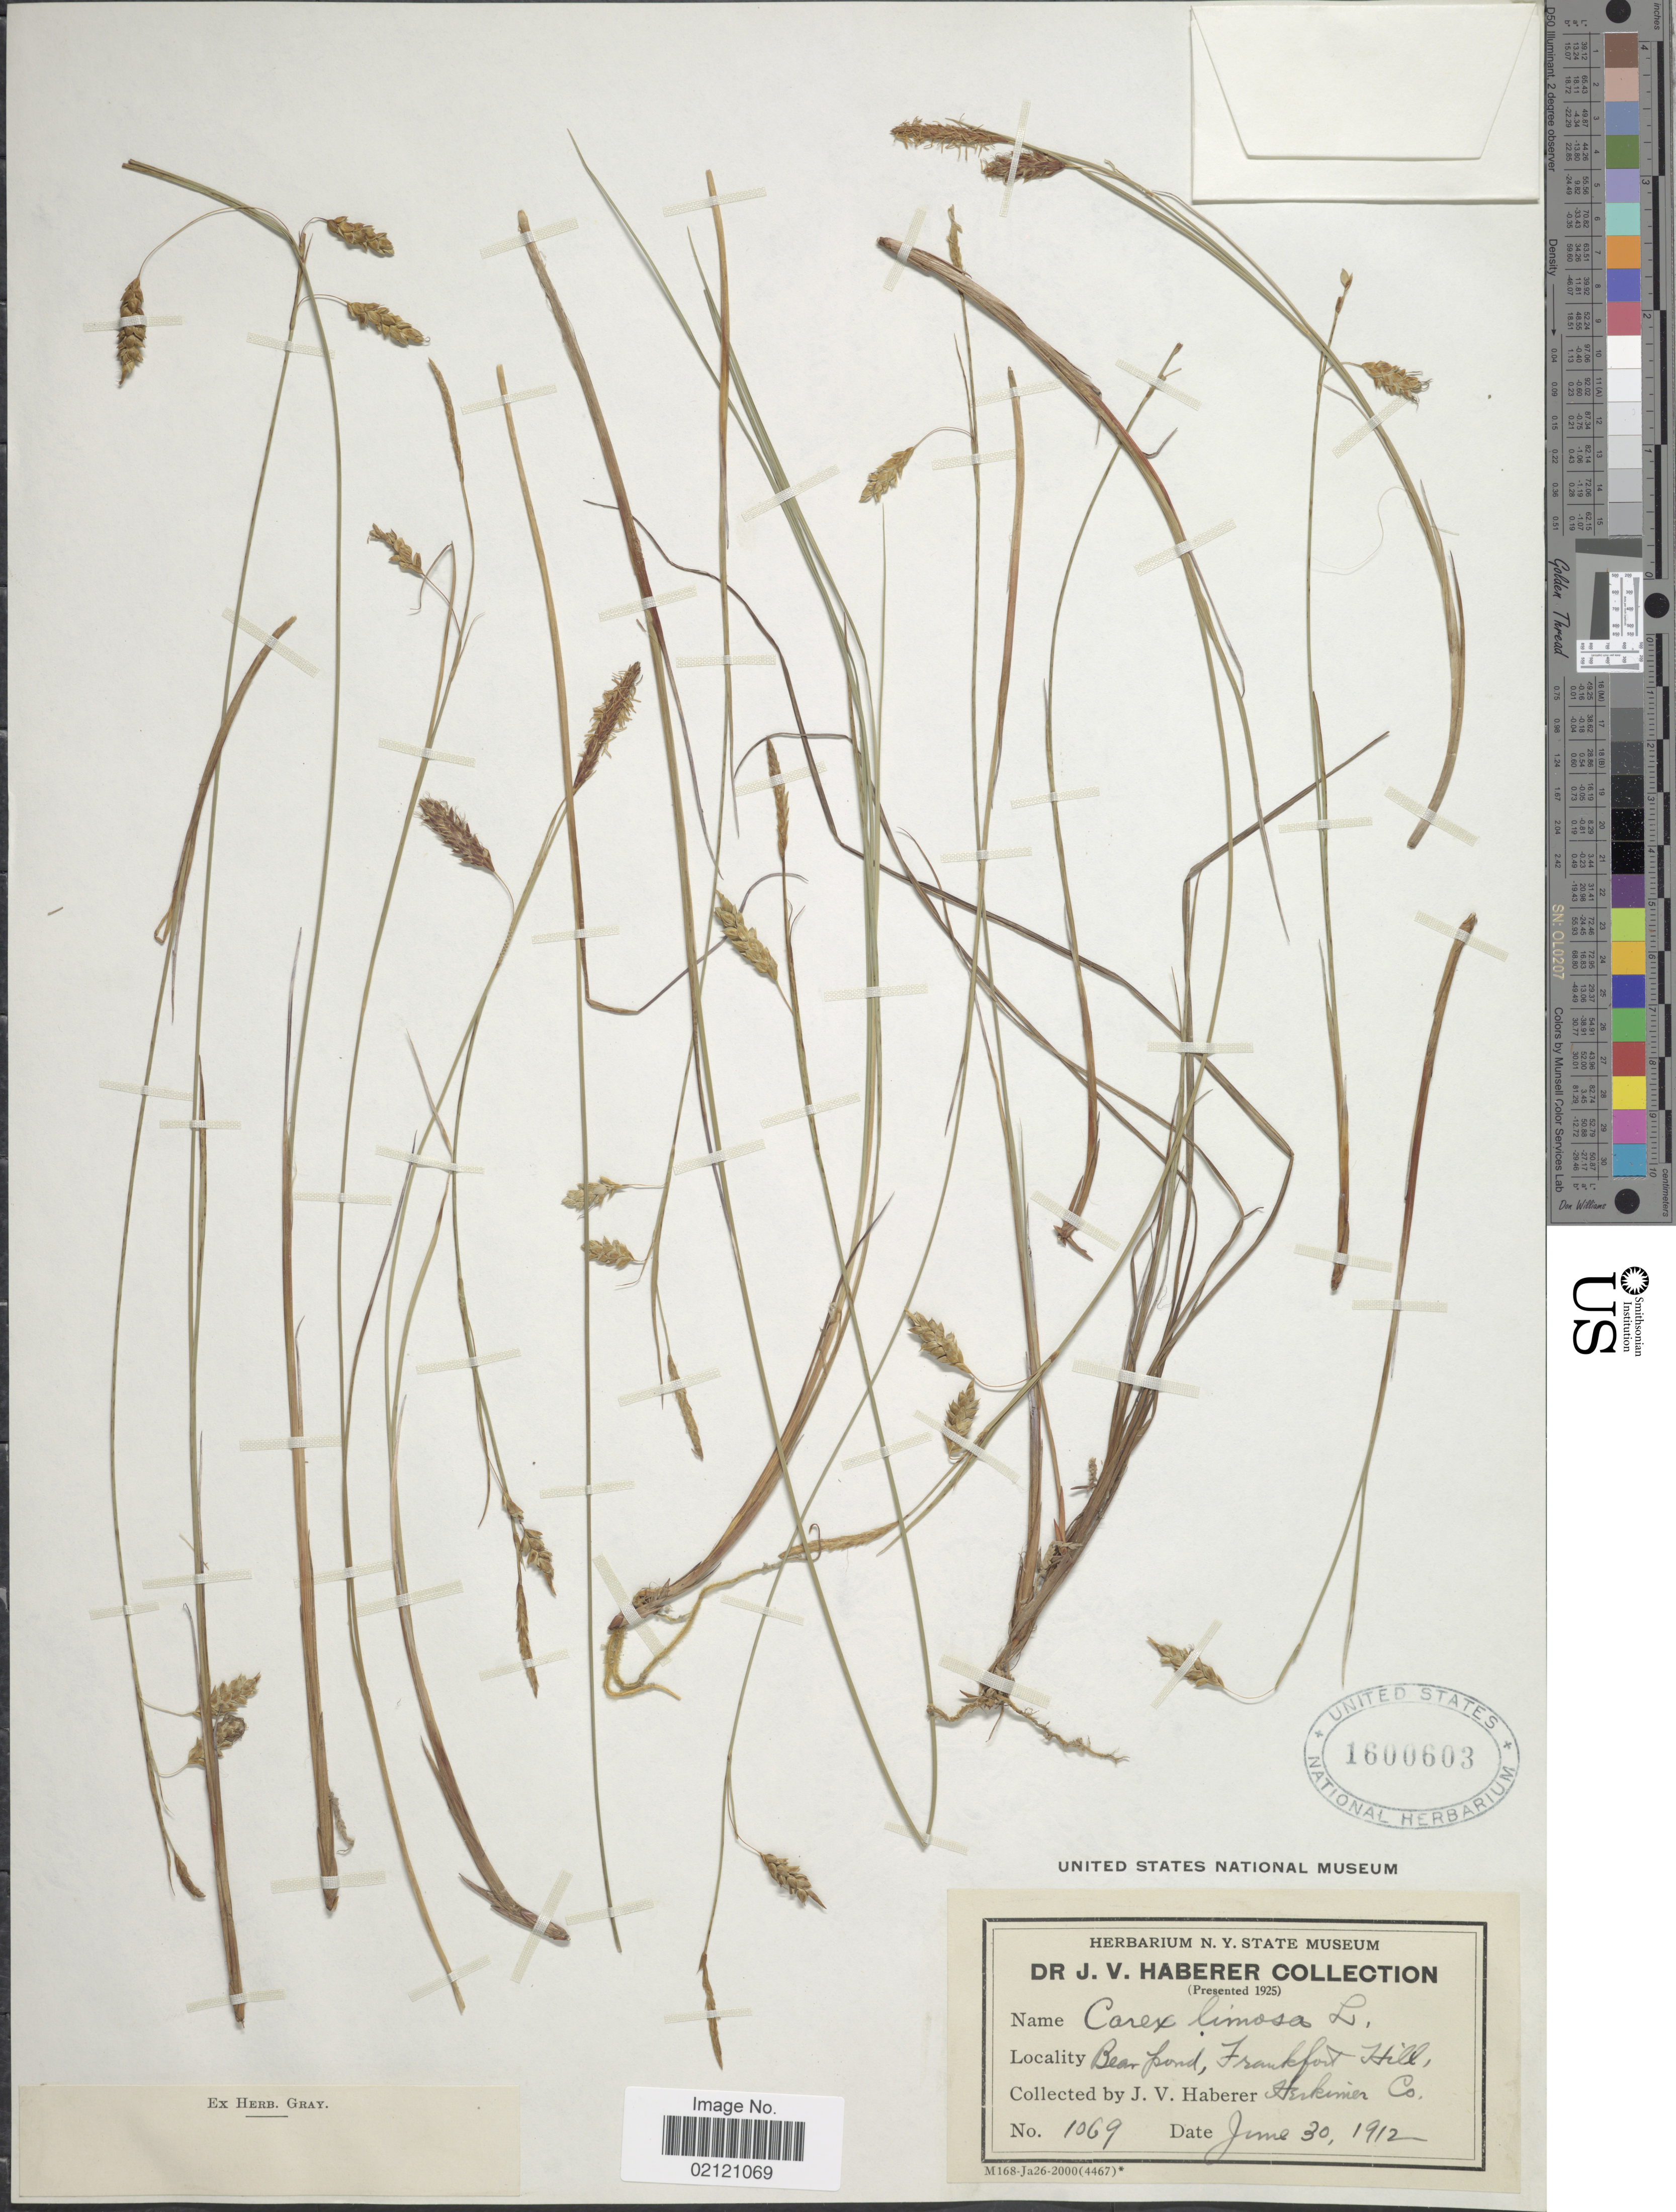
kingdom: Plantae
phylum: Tracheophyta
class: Liliopsida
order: Poales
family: Cyperaceae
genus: Carex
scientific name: Carex limosa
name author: L.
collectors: J. V. Haberer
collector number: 1069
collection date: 1912-06-30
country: United States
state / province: New York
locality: Bear Pond, Frankfort Hill, Herkimer Co.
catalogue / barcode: US 1600603